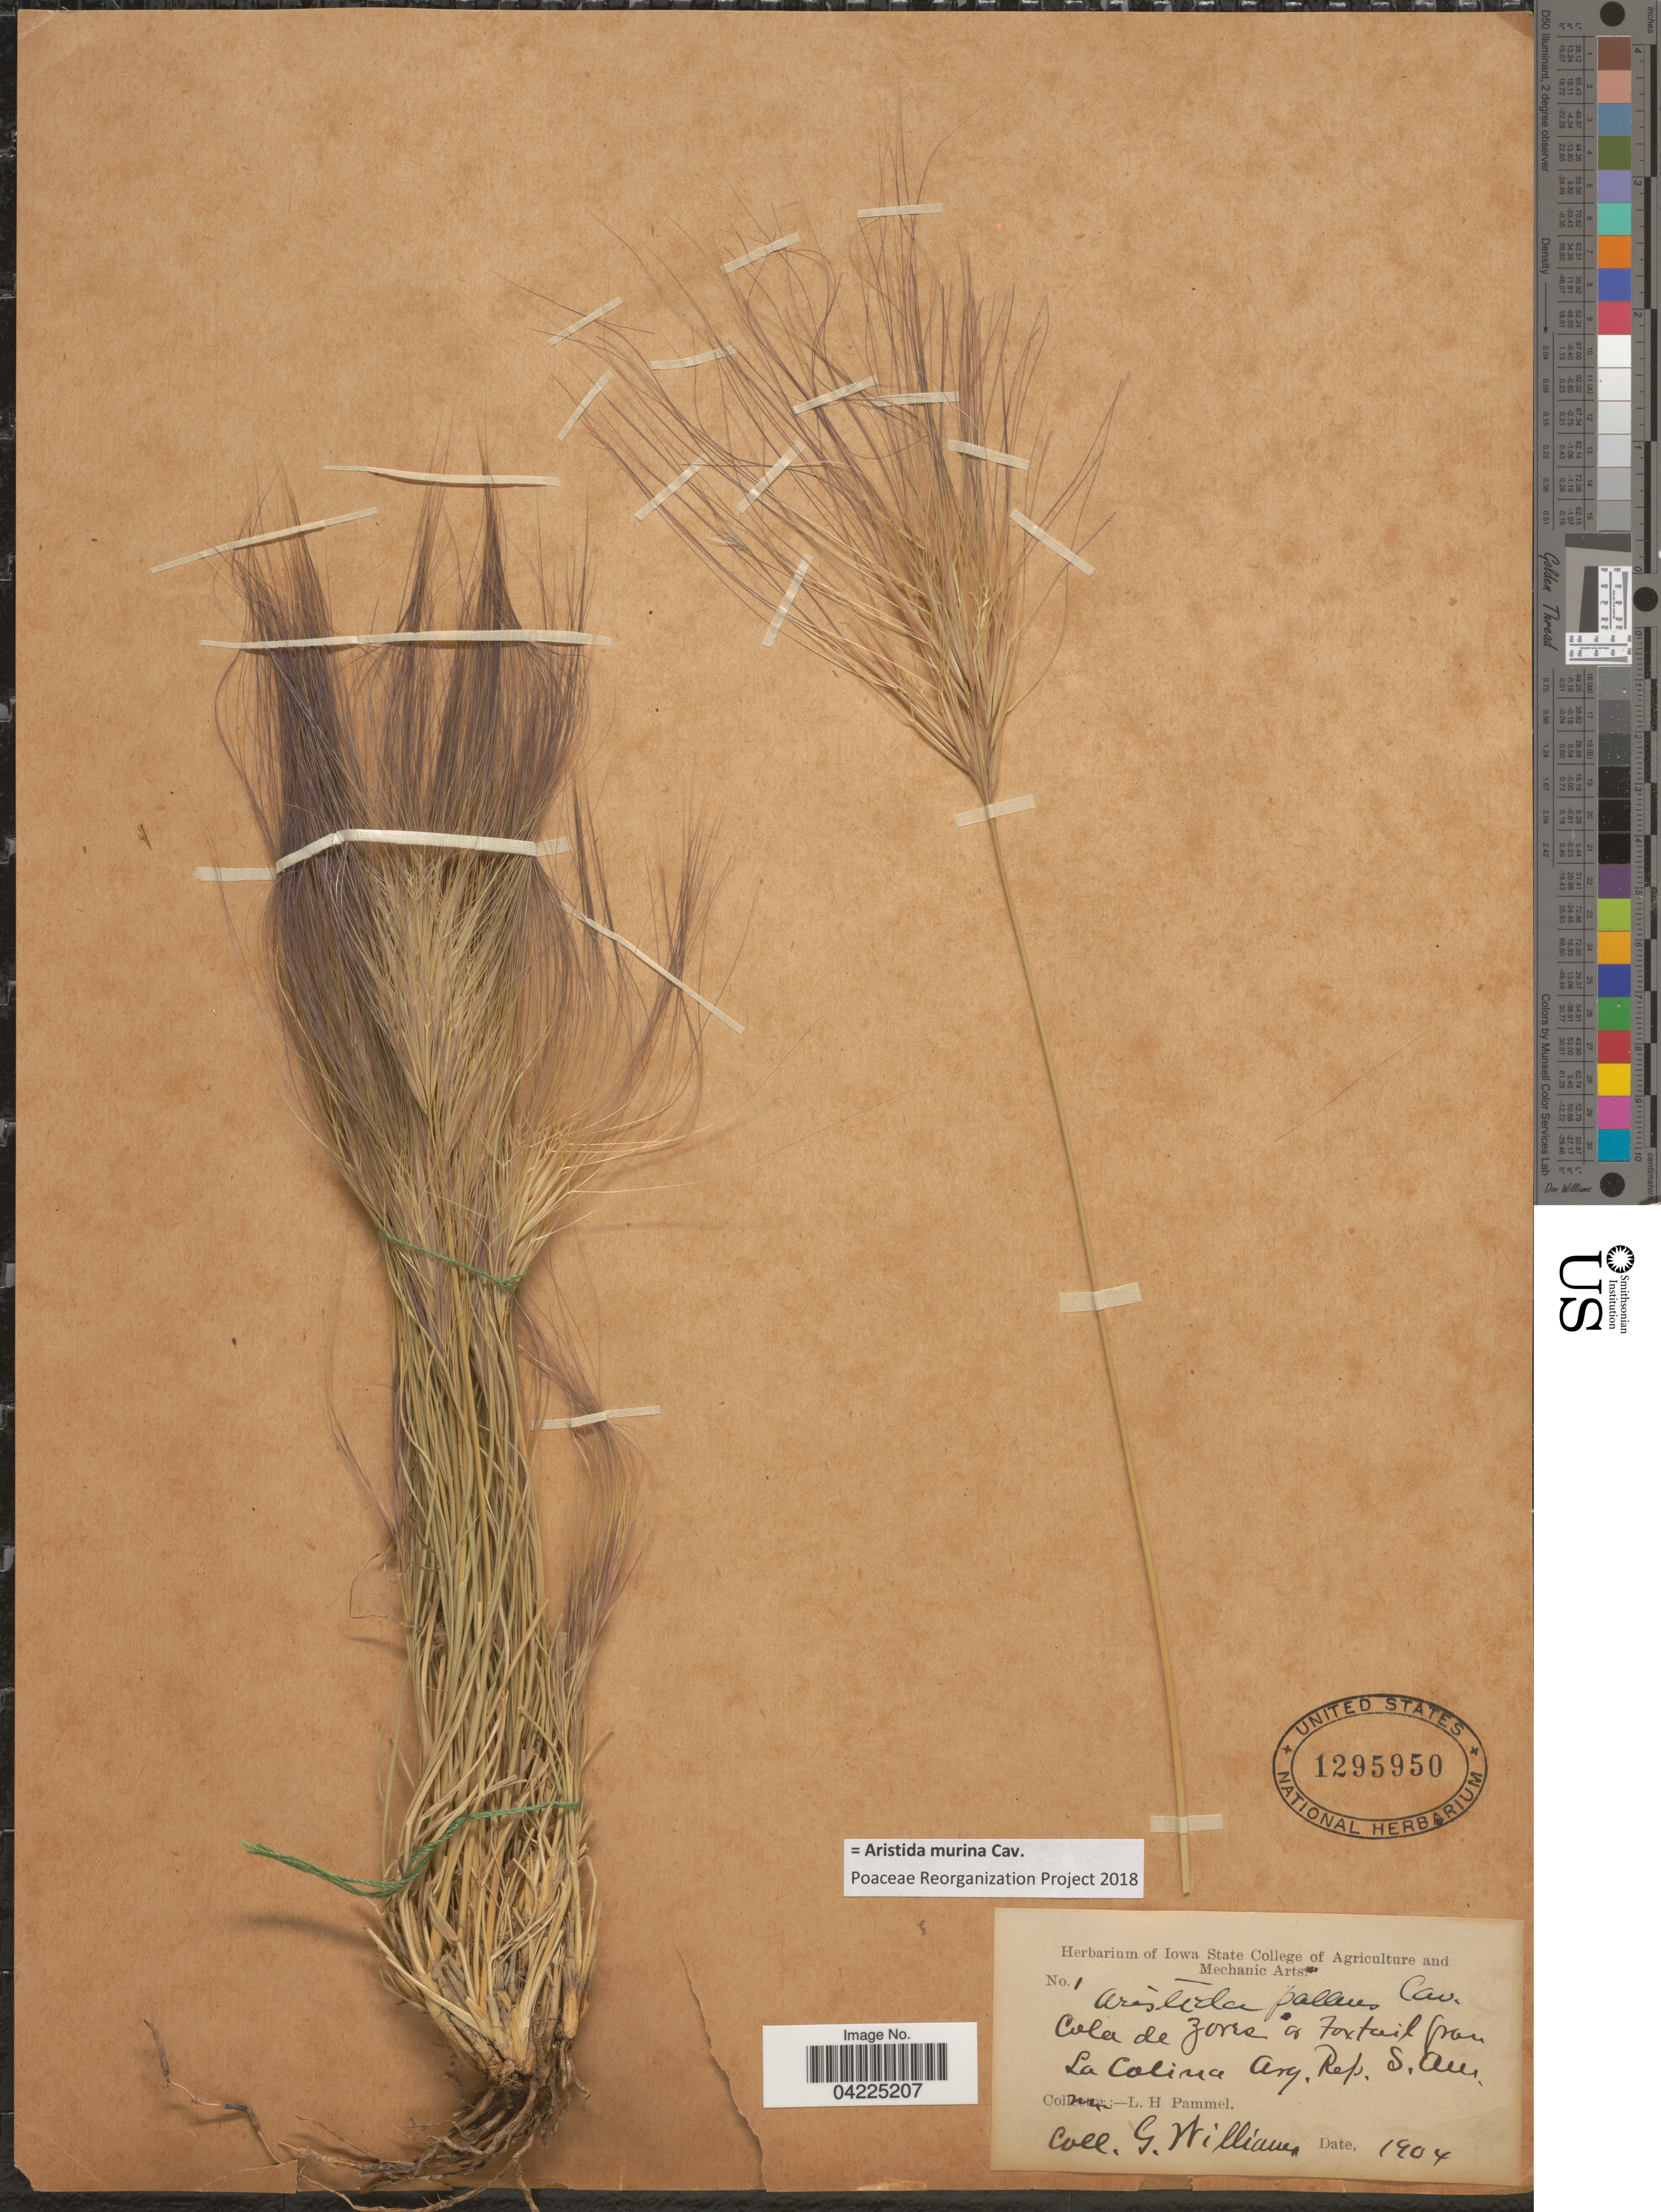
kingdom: Plantae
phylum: Tracheophyta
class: Liliopsida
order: Poales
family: Poaceae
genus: Aristida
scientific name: Aristida murina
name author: Cav.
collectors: G. Williams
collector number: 1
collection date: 1904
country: Argentina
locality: Cola de Zores & Foxtail from La Colina.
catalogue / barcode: US 1295950